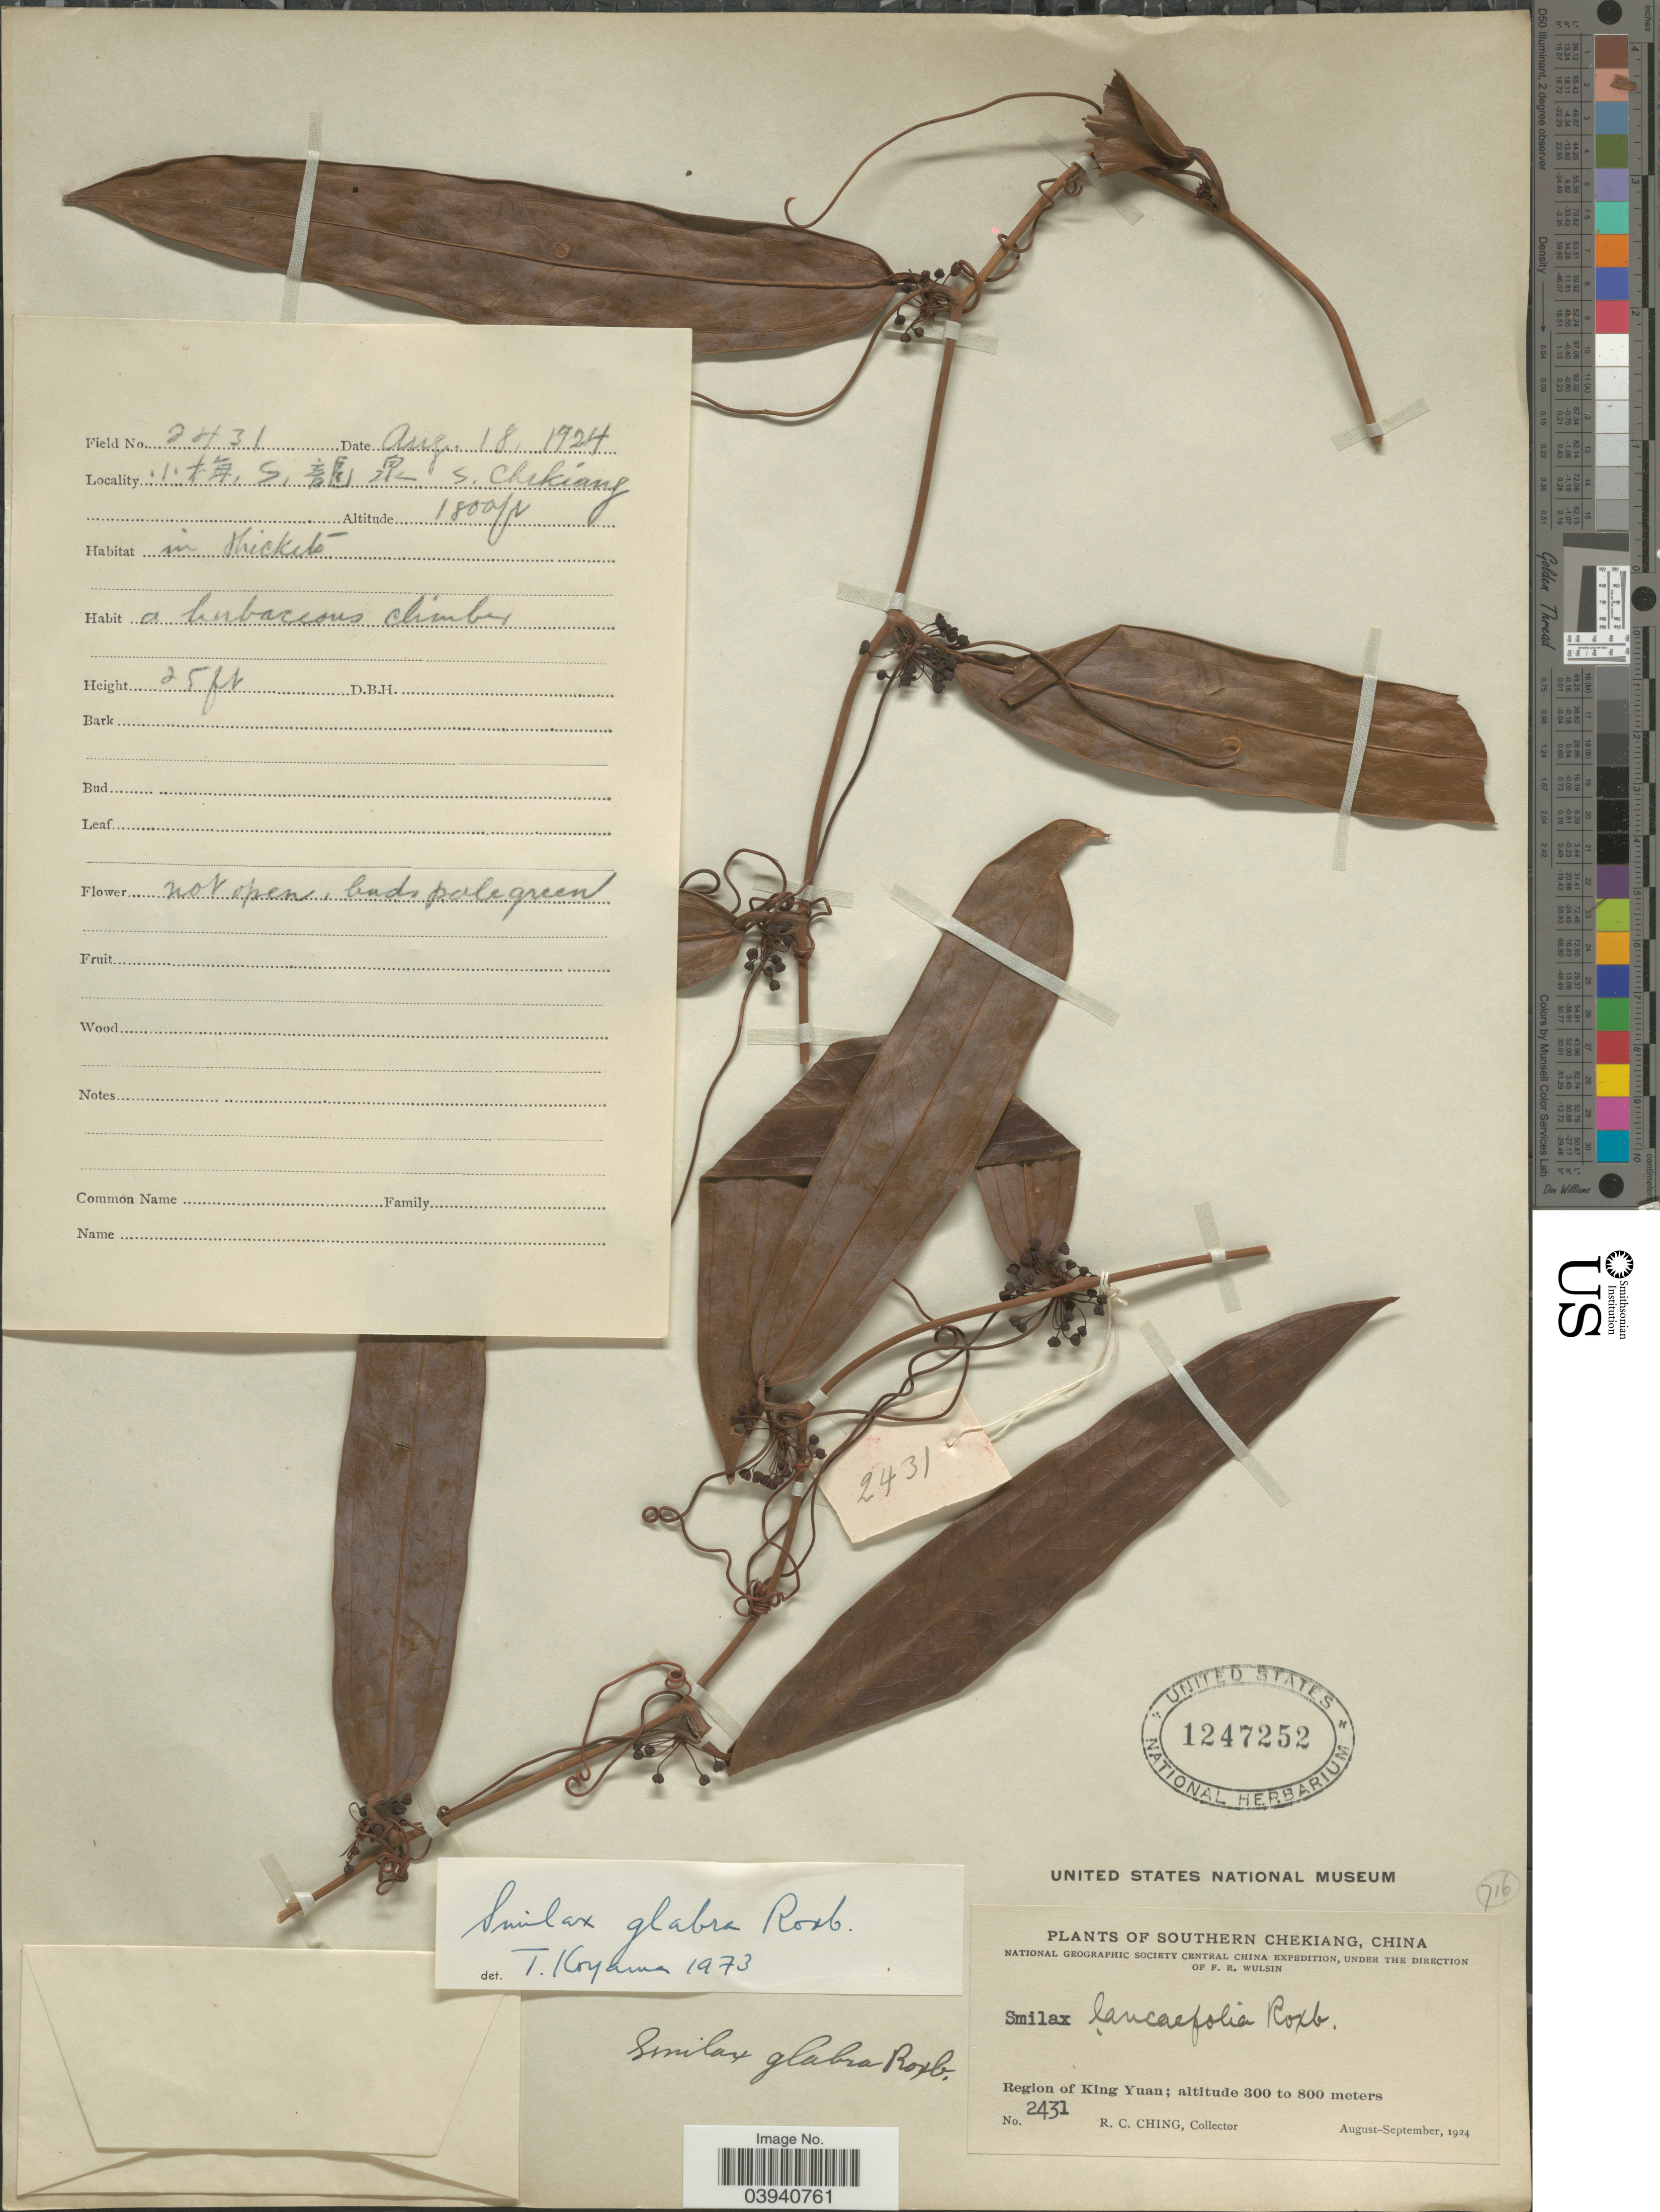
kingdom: Plantae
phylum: Tracheophyta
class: Liliopsida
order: Liliales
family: Smilacaceae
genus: Smilax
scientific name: Smilax glabra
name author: Roxb.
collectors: R. C. Ching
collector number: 2431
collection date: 1924-08-18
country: China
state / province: Zhejiang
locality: Southern Chekiang. Region of King Yuan.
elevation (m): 549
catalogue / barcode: US 1247252